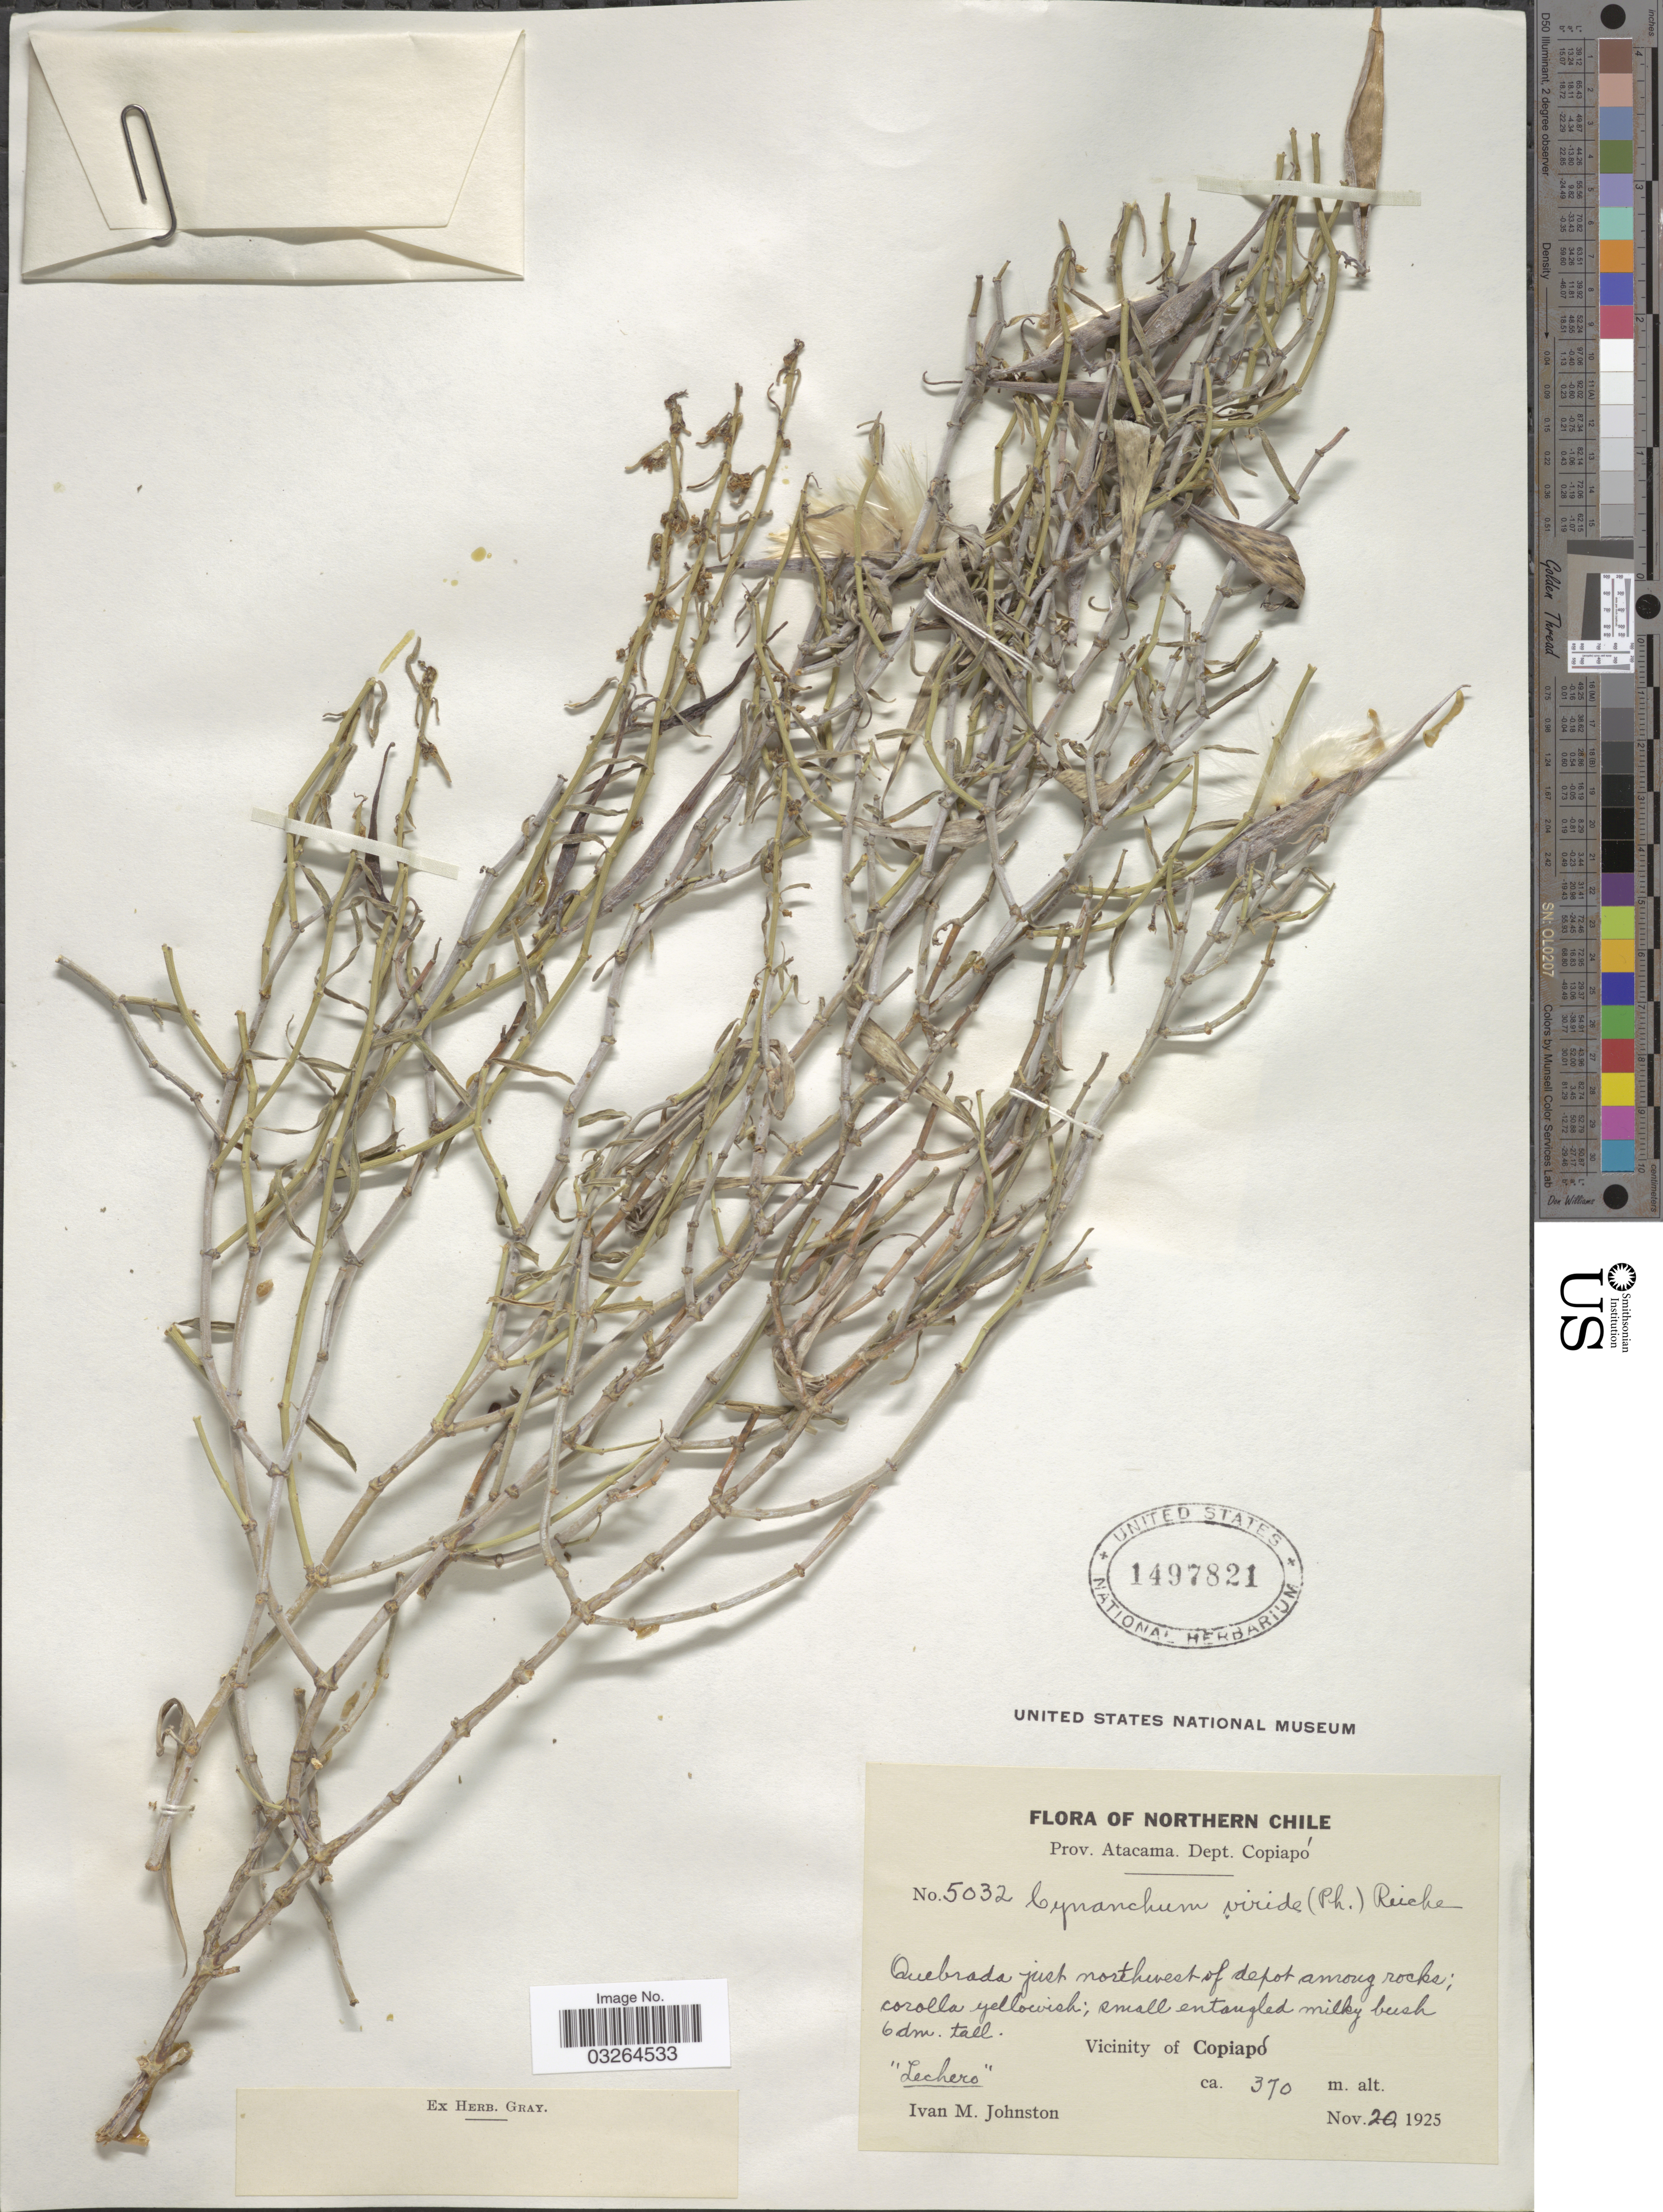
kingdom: Plantae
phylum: Tracheophyta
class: Magnoliopsida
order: Gentianales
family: Apocynaceae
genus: Cynanchum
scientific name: Cynanchum viride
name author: Vell.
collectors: I.M. Johnston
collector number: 5032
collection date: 1925-11-20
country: Chile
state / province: Atacama (III)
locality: Northern Chile. Dept. Copiapó. Quebrada just northwest of depot among rocks. Vicinity of Copiapó.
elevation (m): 370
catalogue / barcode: US 1497821